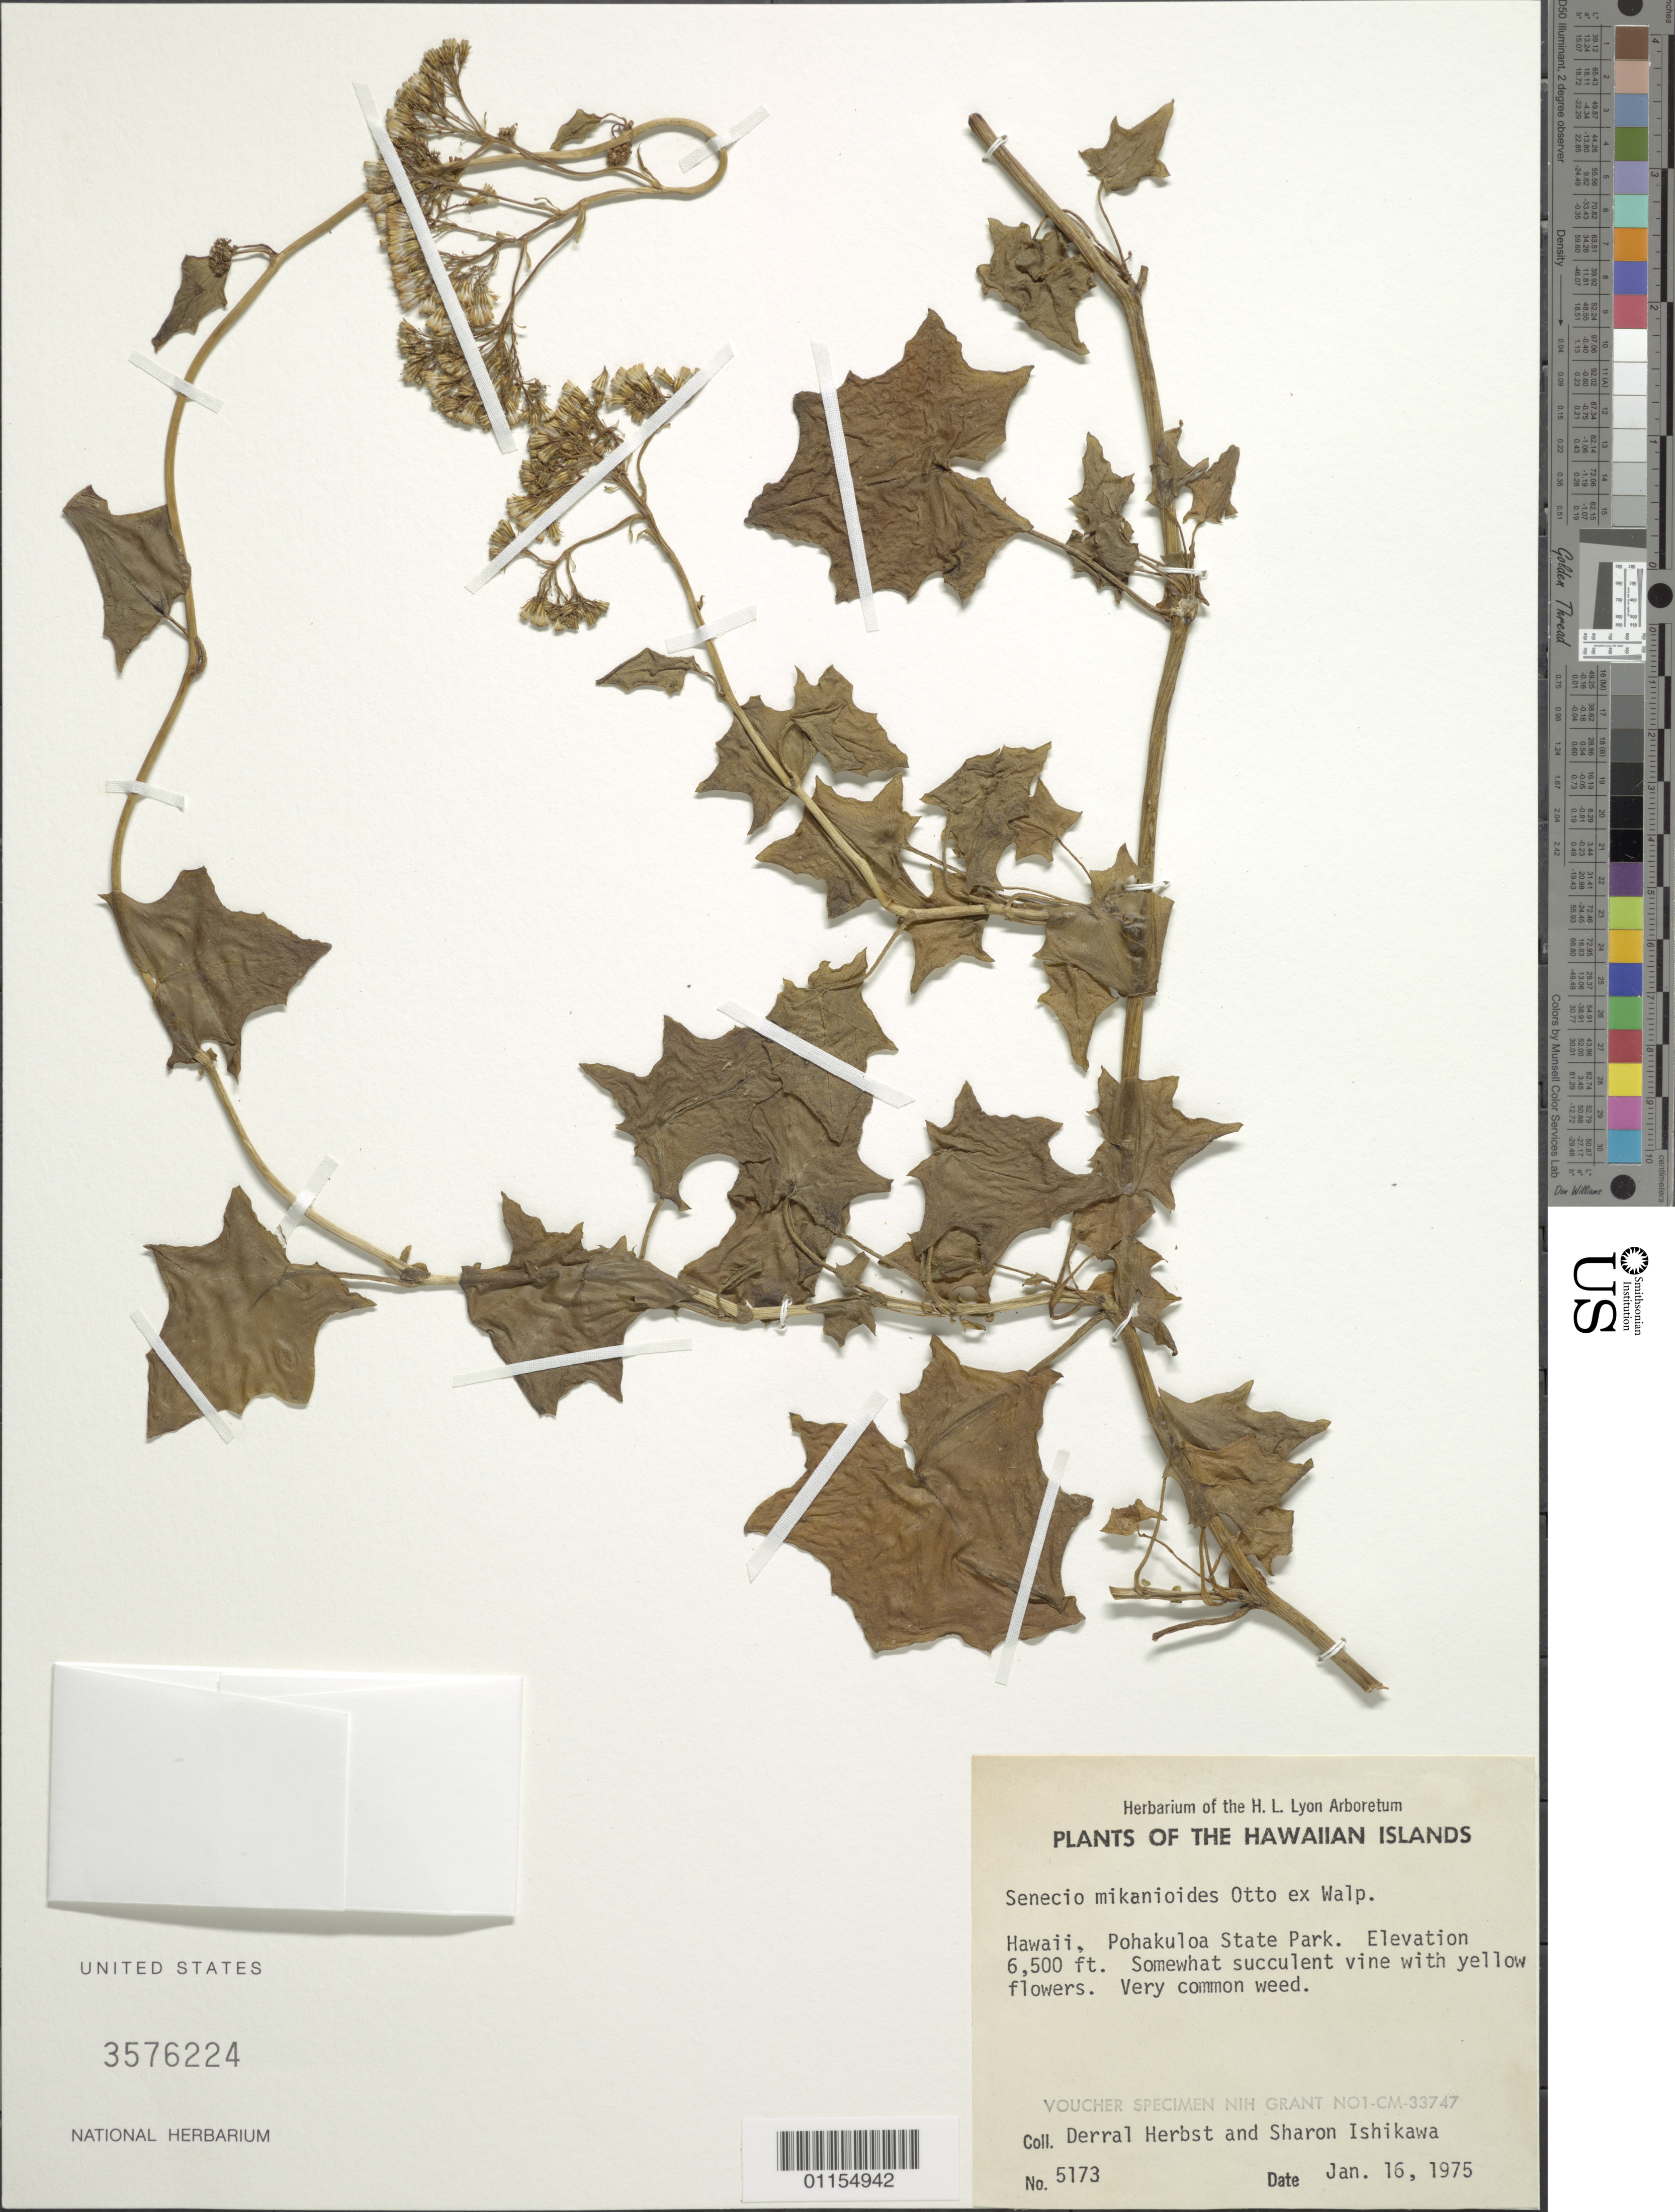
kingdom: Plantae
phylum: Tracheophyta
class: Magnoliopsida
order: Asterales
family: Asteraceae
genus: Delairea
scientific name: Delairea odorata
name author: Lem.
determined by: Wagner, W. L., (BOT), Smithsonian Institution - National Museum of Natural History (UNITED STATES)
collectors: D. R. Herbst & S. Ishikawa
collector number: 5173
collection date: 1975-01-16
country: United States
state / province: Hawaii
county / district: Hawaii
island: Hawaii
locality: Pohakuloa State Park.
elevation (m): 1981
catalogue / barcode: US 3576224